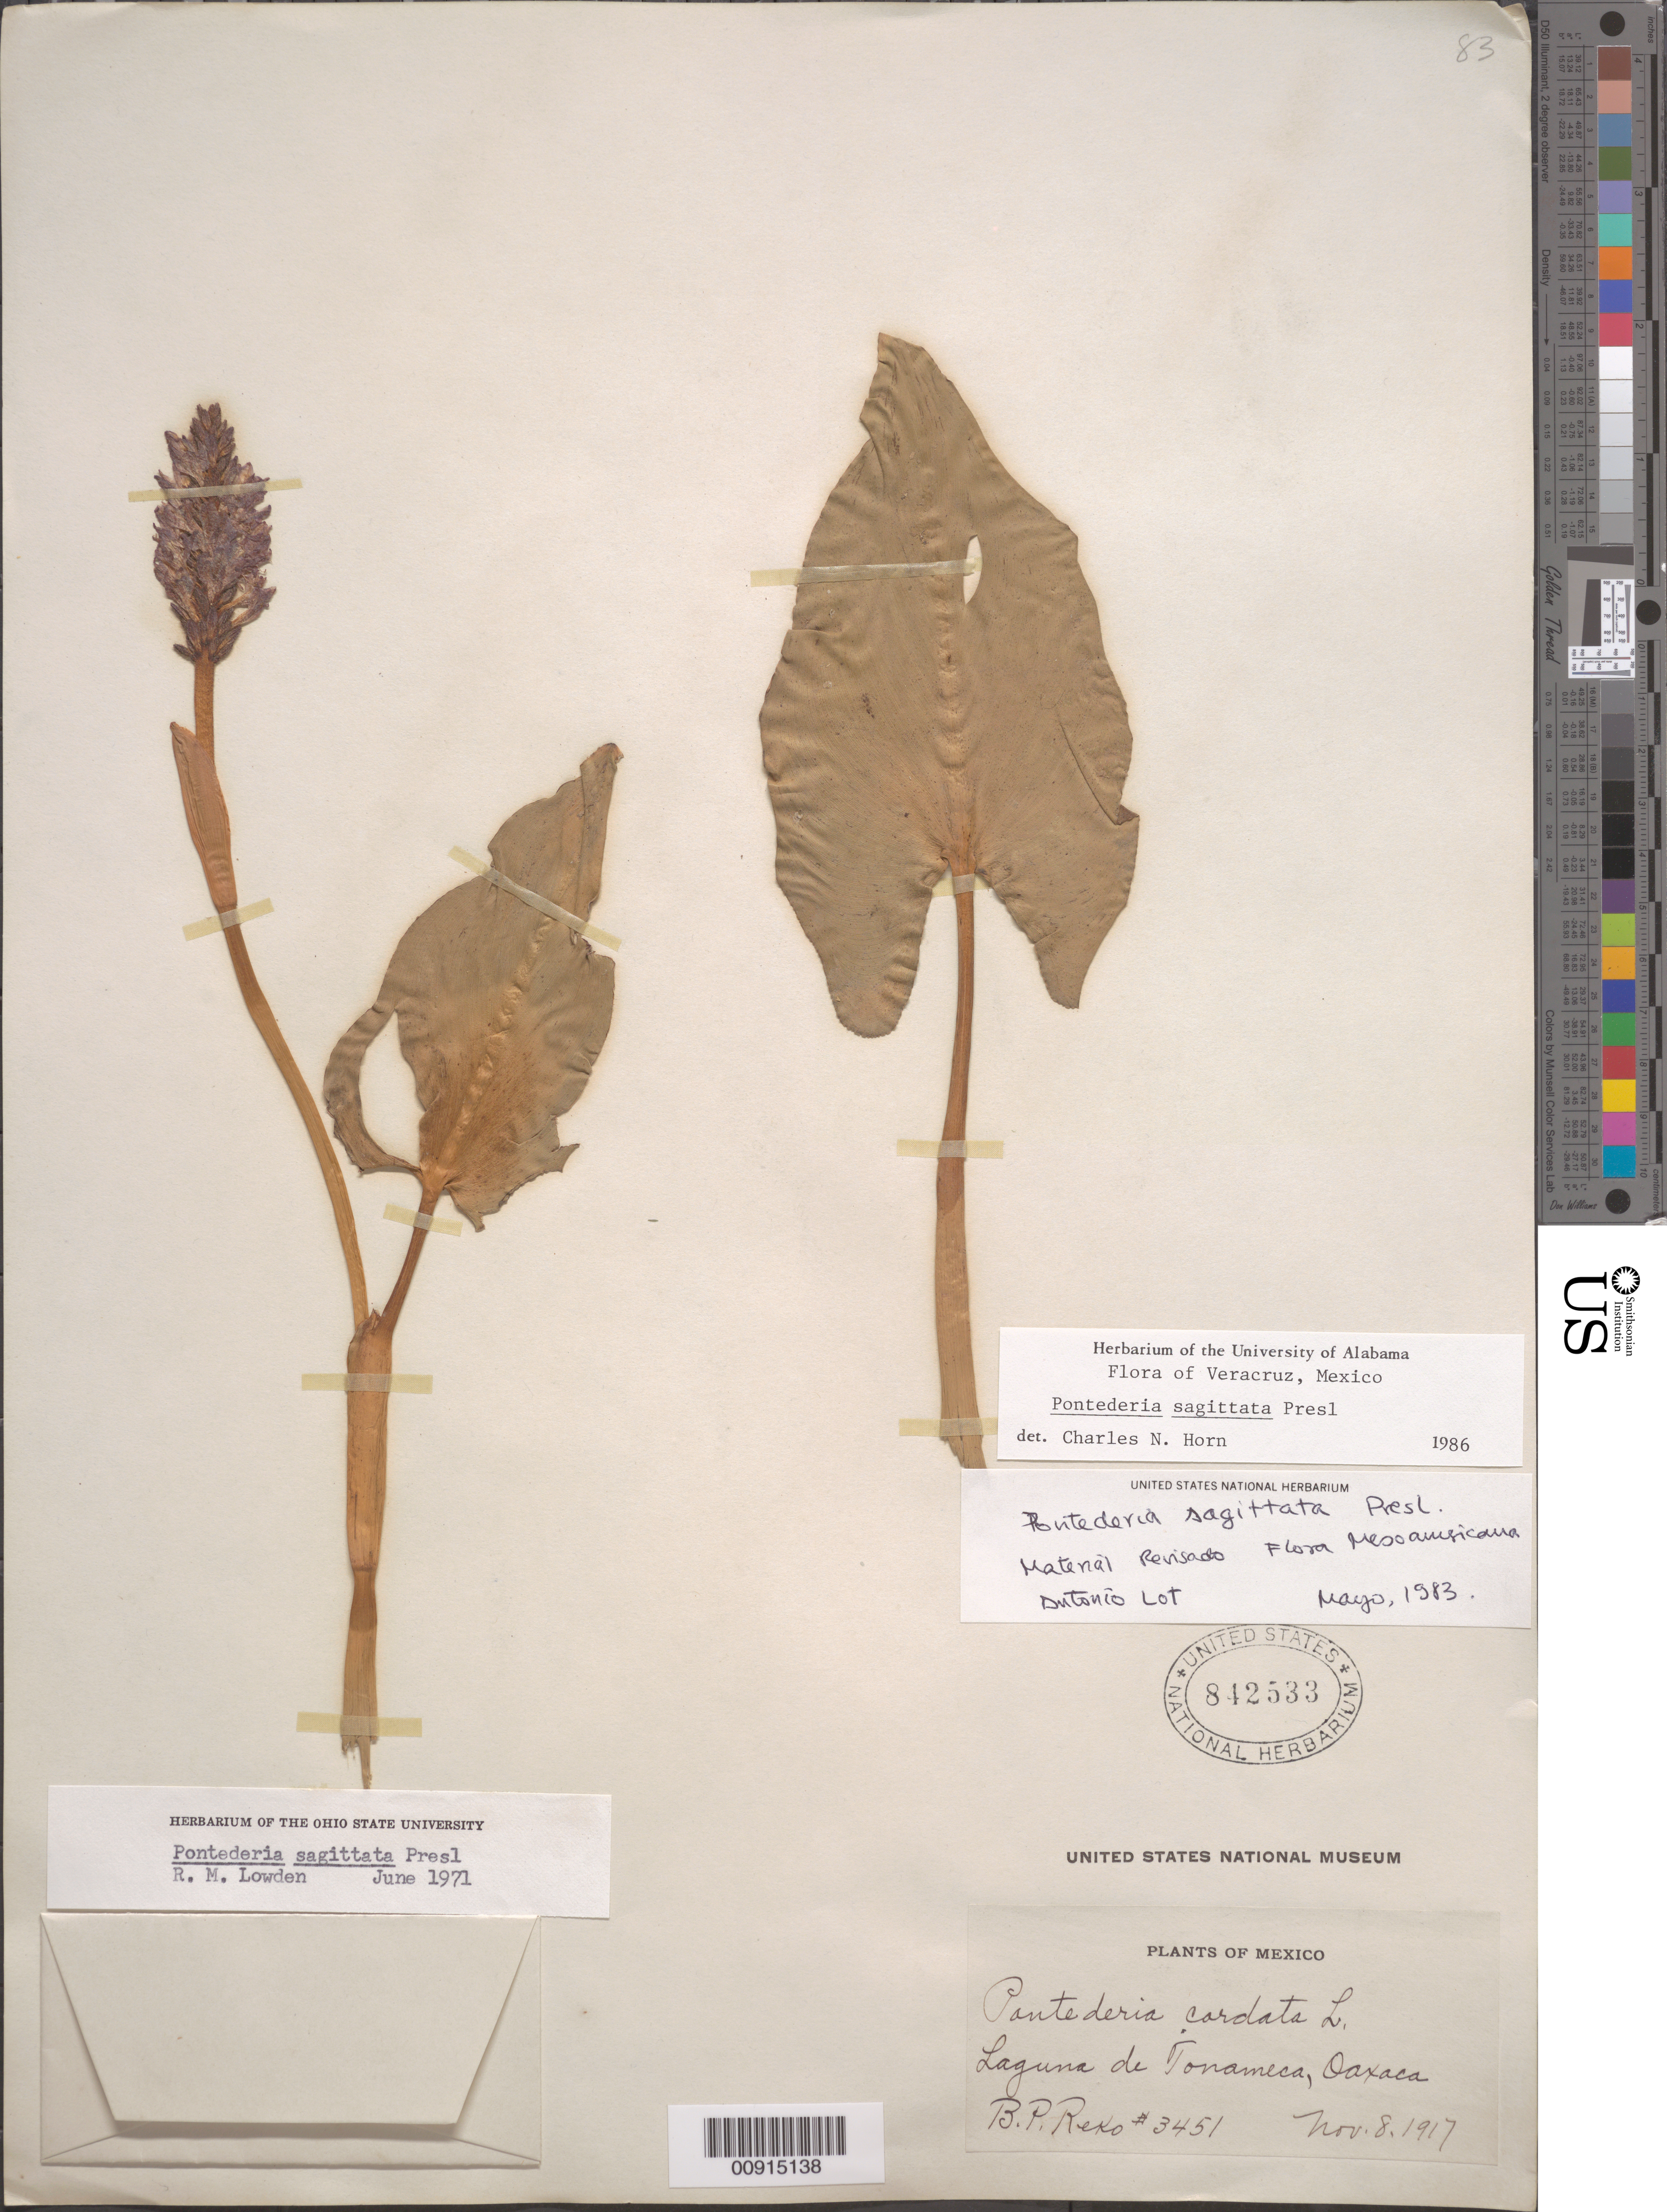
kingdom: Plantae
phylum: Tracheophyta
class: Liliopsida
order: Commelinales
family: Pontederiaceae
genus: Pontederia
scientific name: Pontederia sagittata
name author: C. Presl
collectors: B. P. Reko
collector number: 3451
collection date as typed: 08 Nov 1917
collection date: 1917-11-08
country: Mexico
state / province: Oaxaca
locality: Laguna de Tonameca, Oaxaca.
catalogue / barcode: US 842533